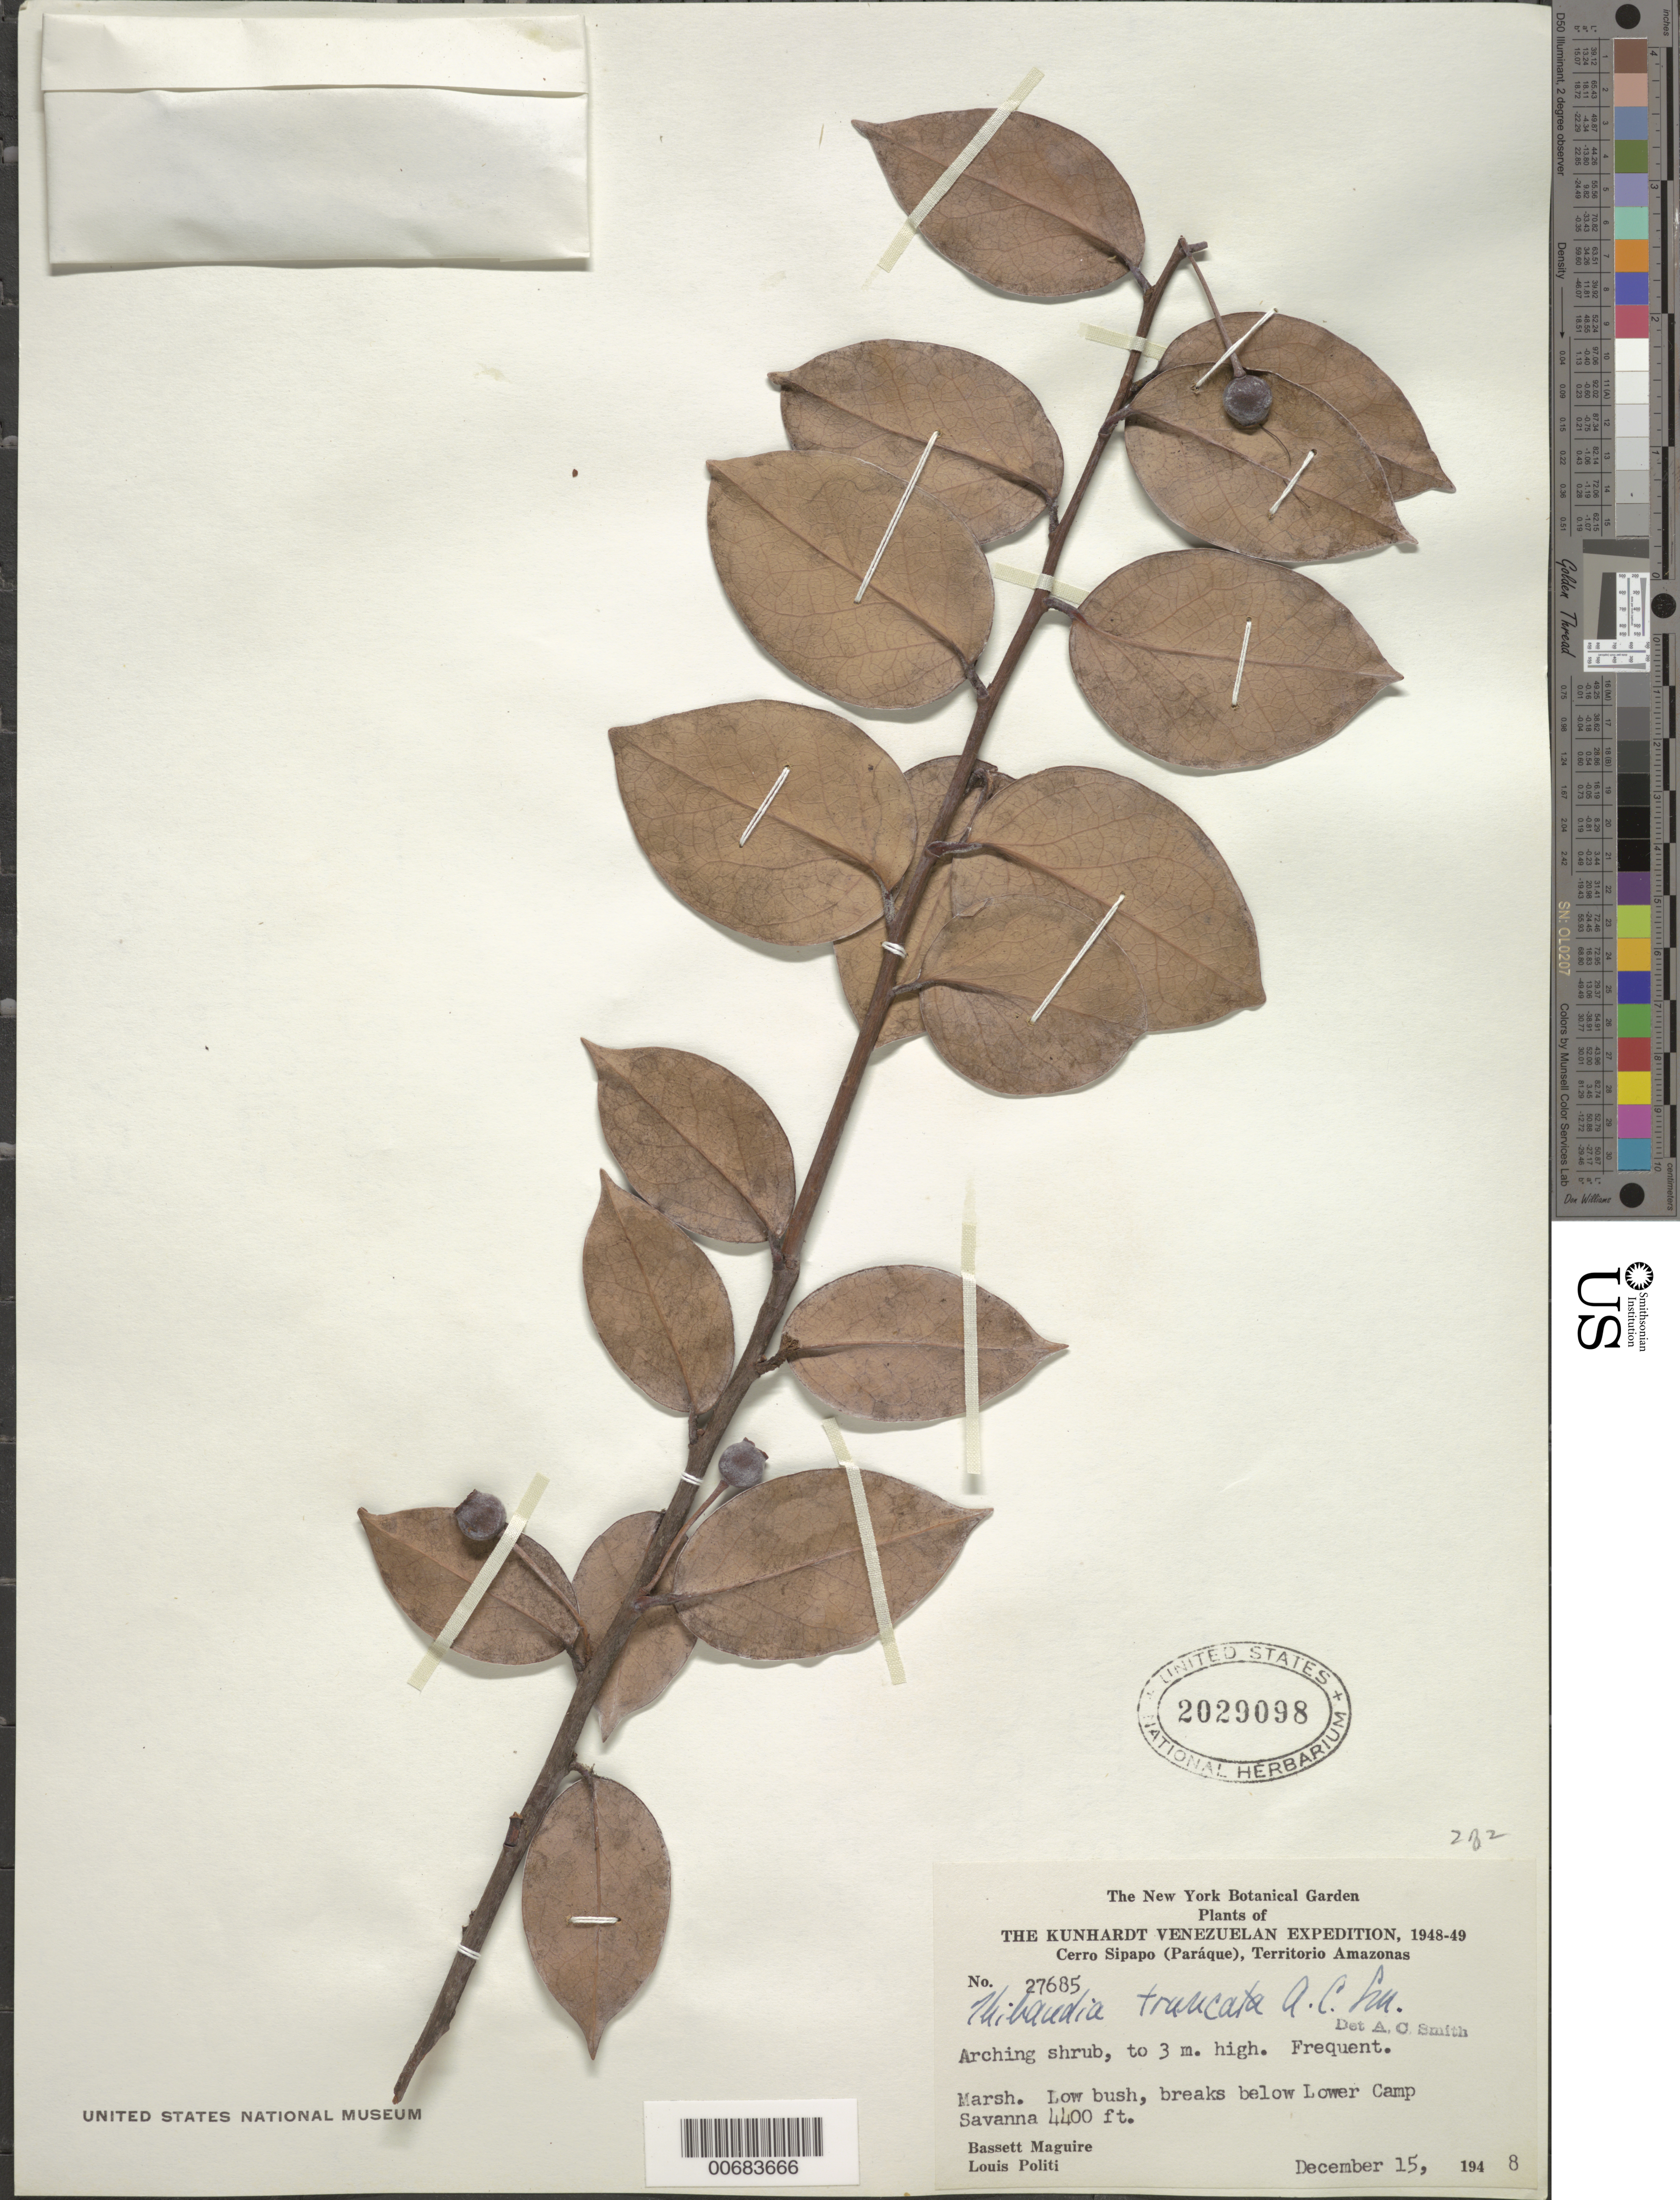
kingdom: Plantae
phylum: Tracheophyta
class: Magnoliopsida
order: Ericales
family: Ericaceae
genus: Orthaea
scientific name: Orthaea thibaudioides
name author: Maguire et al.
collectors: B. Maguire & L. Politi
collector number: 27685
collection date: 1948-12-15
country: Venezuela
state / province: Amazonas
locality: Cerro Sipapo (Paráque), breaks below Lower Camp.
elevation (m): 1341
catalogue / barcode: US 2029098